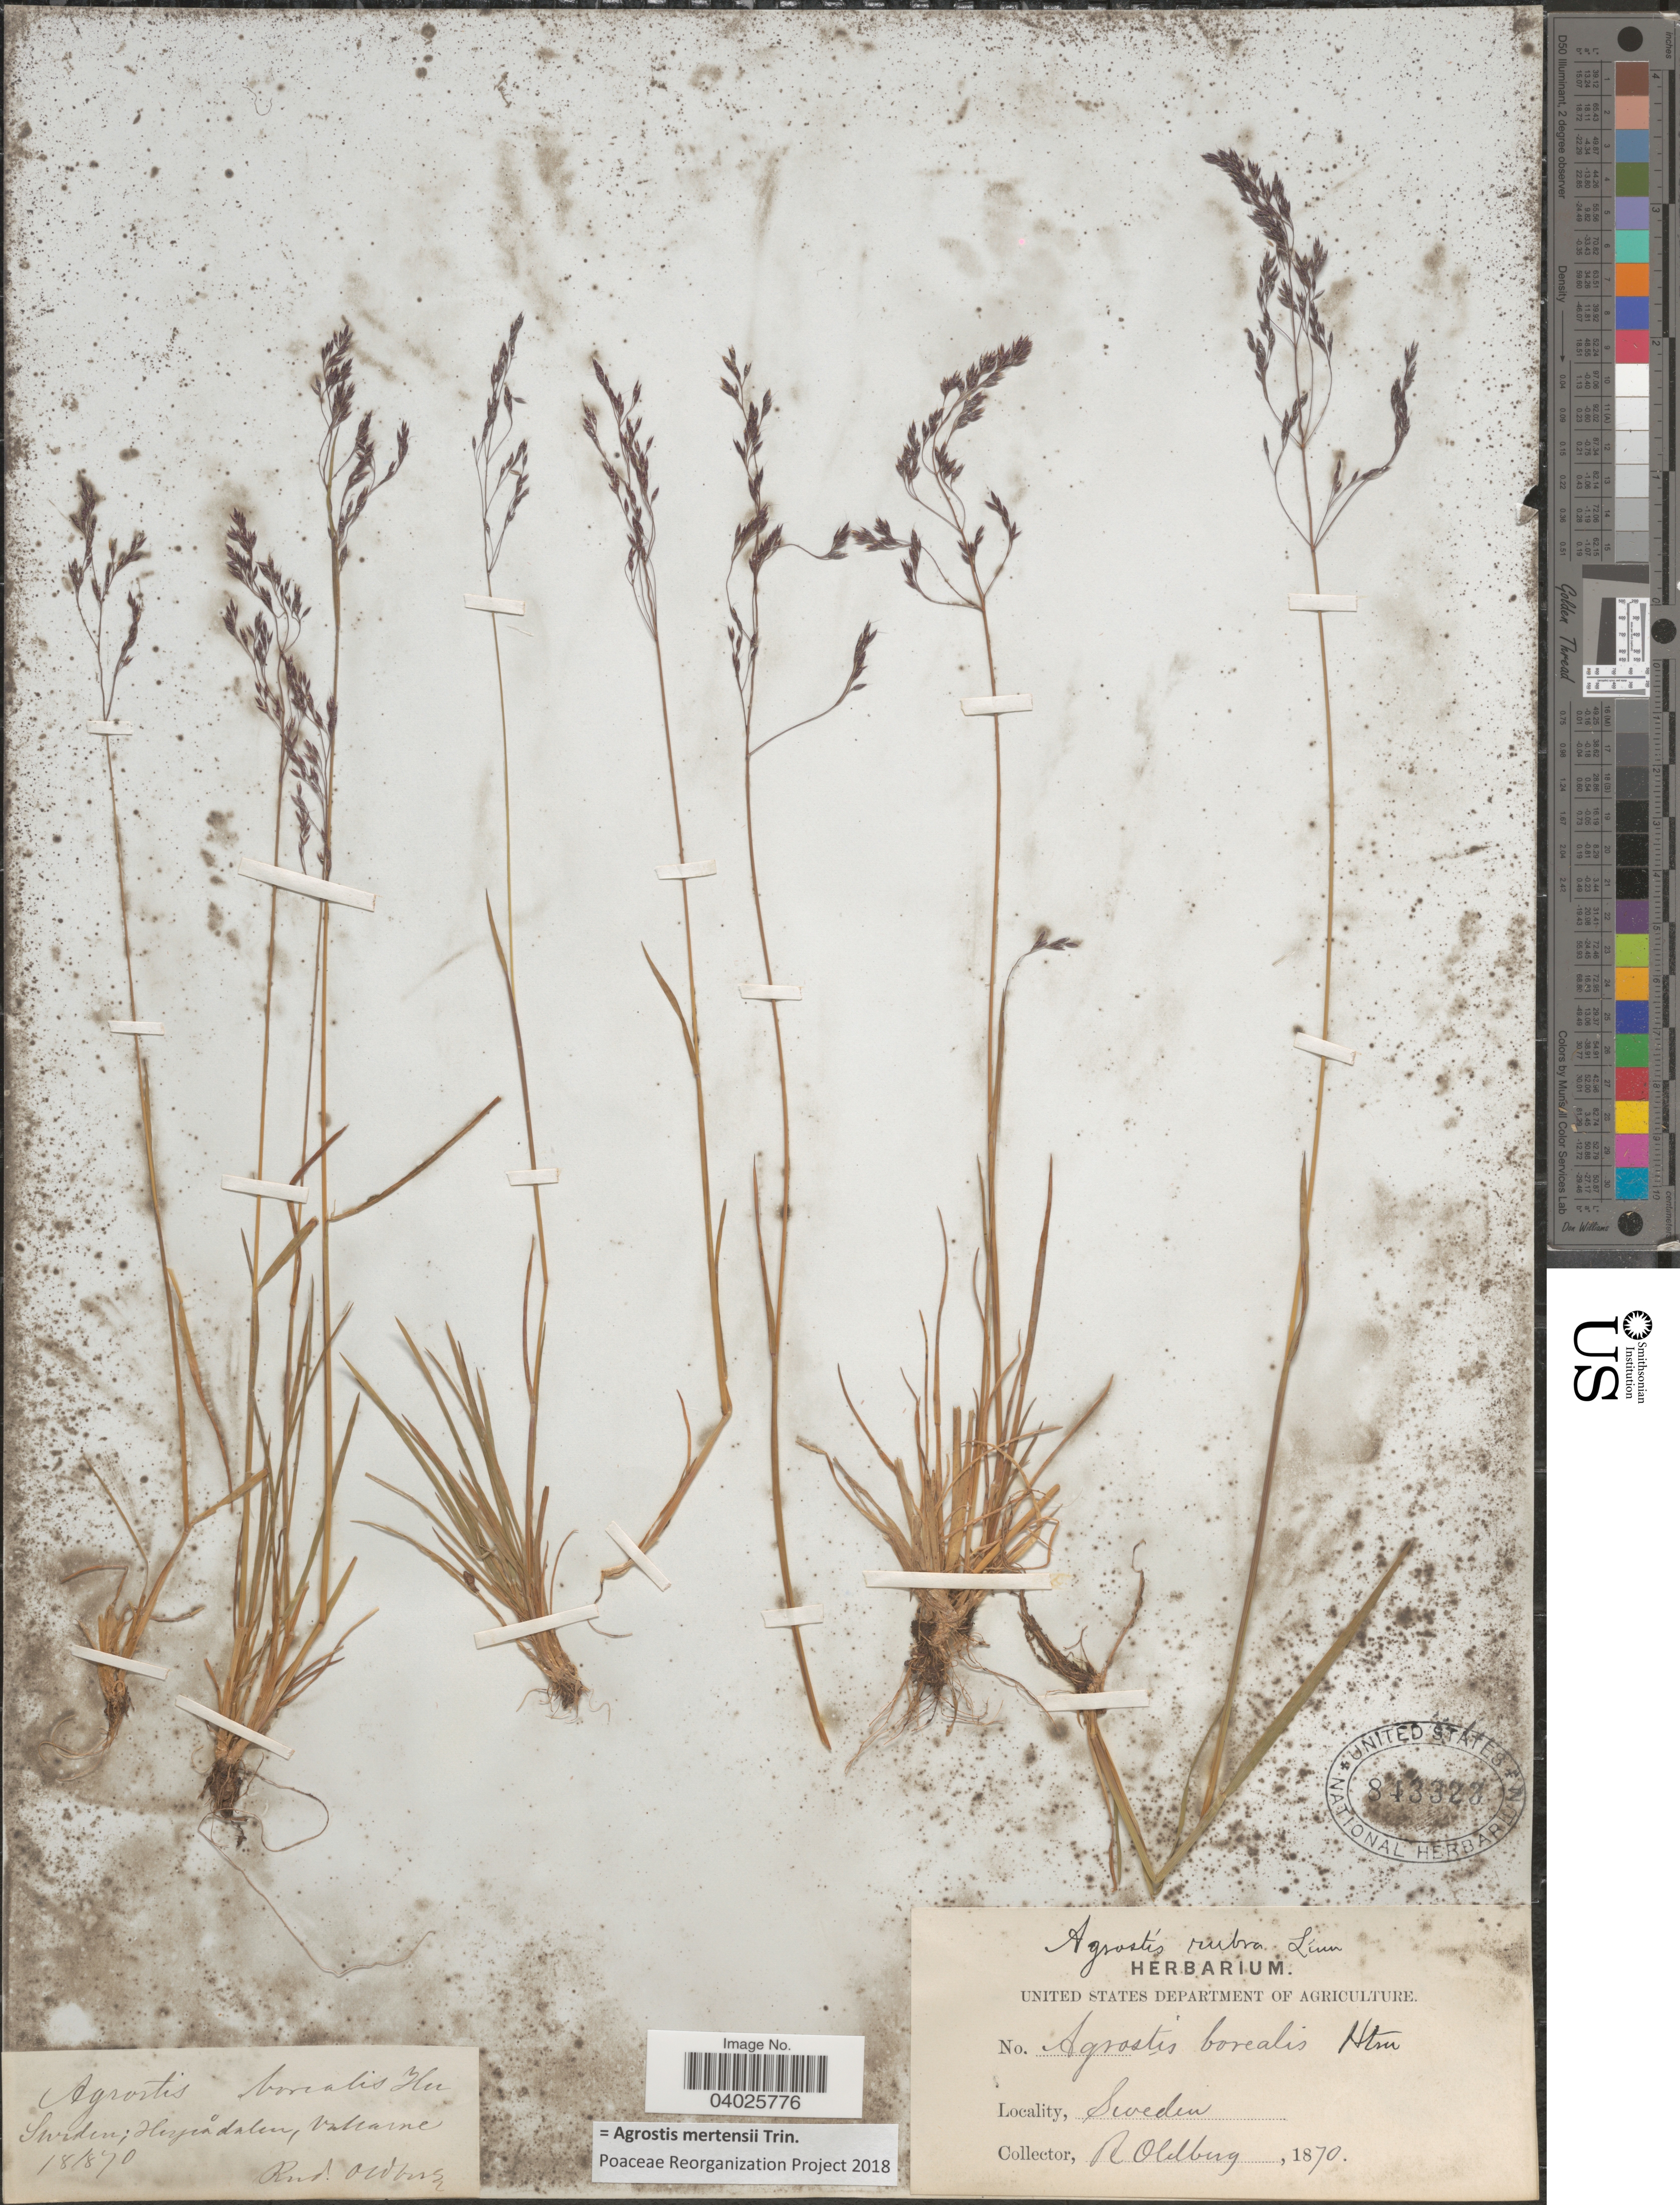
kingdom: Plantae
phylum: Tracheophyta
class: Liliopsida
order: Poales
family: Poaceae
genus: Agrostis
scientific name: Agrostis mertensii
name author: Trin.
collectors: R. Oldberg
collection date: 1870-08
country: Sweden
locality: Heyeådalen, Vallarne.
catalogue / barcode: US 843328